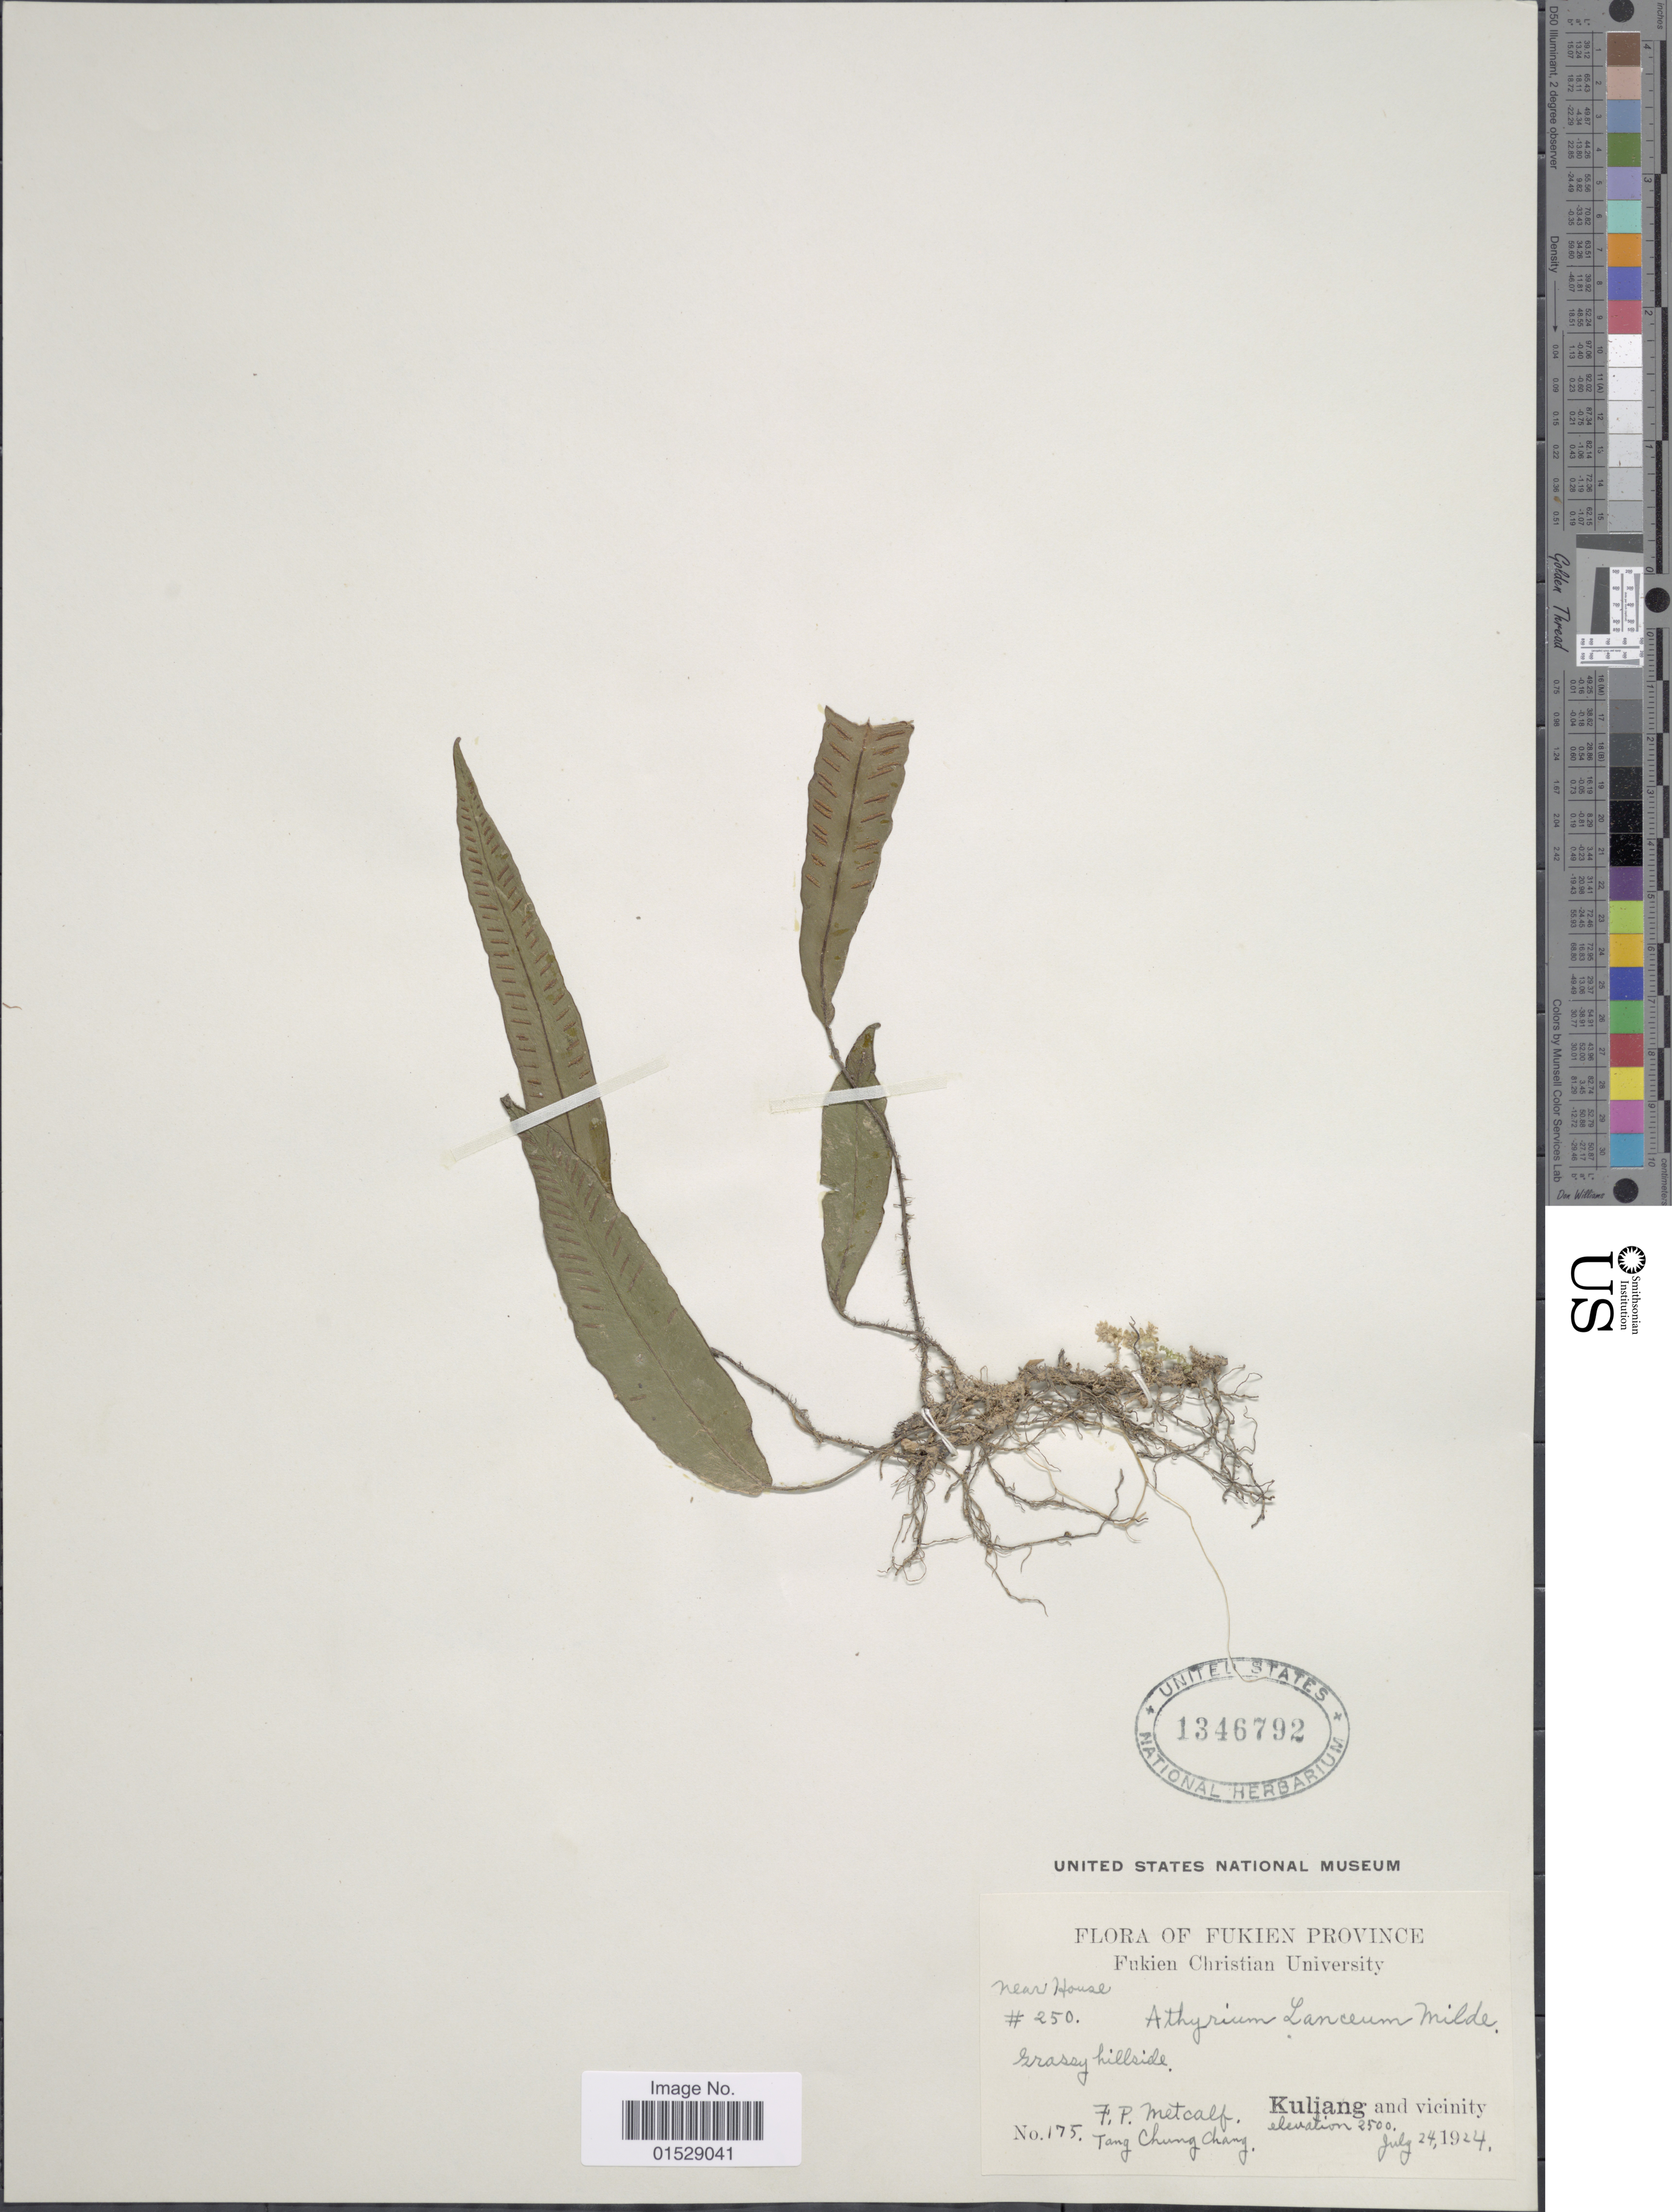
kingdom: Plantae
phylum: Tracheophyta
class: Polypodiopsida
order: Polypodiales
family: Athyriaceae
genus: Deparia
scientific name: Deparia lancea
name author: (Thunb.) Fraser-Jenk.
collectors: F. Metcalf & T. C. Chang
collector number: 250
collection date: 1924-07-24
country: China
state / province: Fujian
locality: Fukien Province, Grassy hillside, Kuliang and vicinity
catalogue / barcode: US 1346792